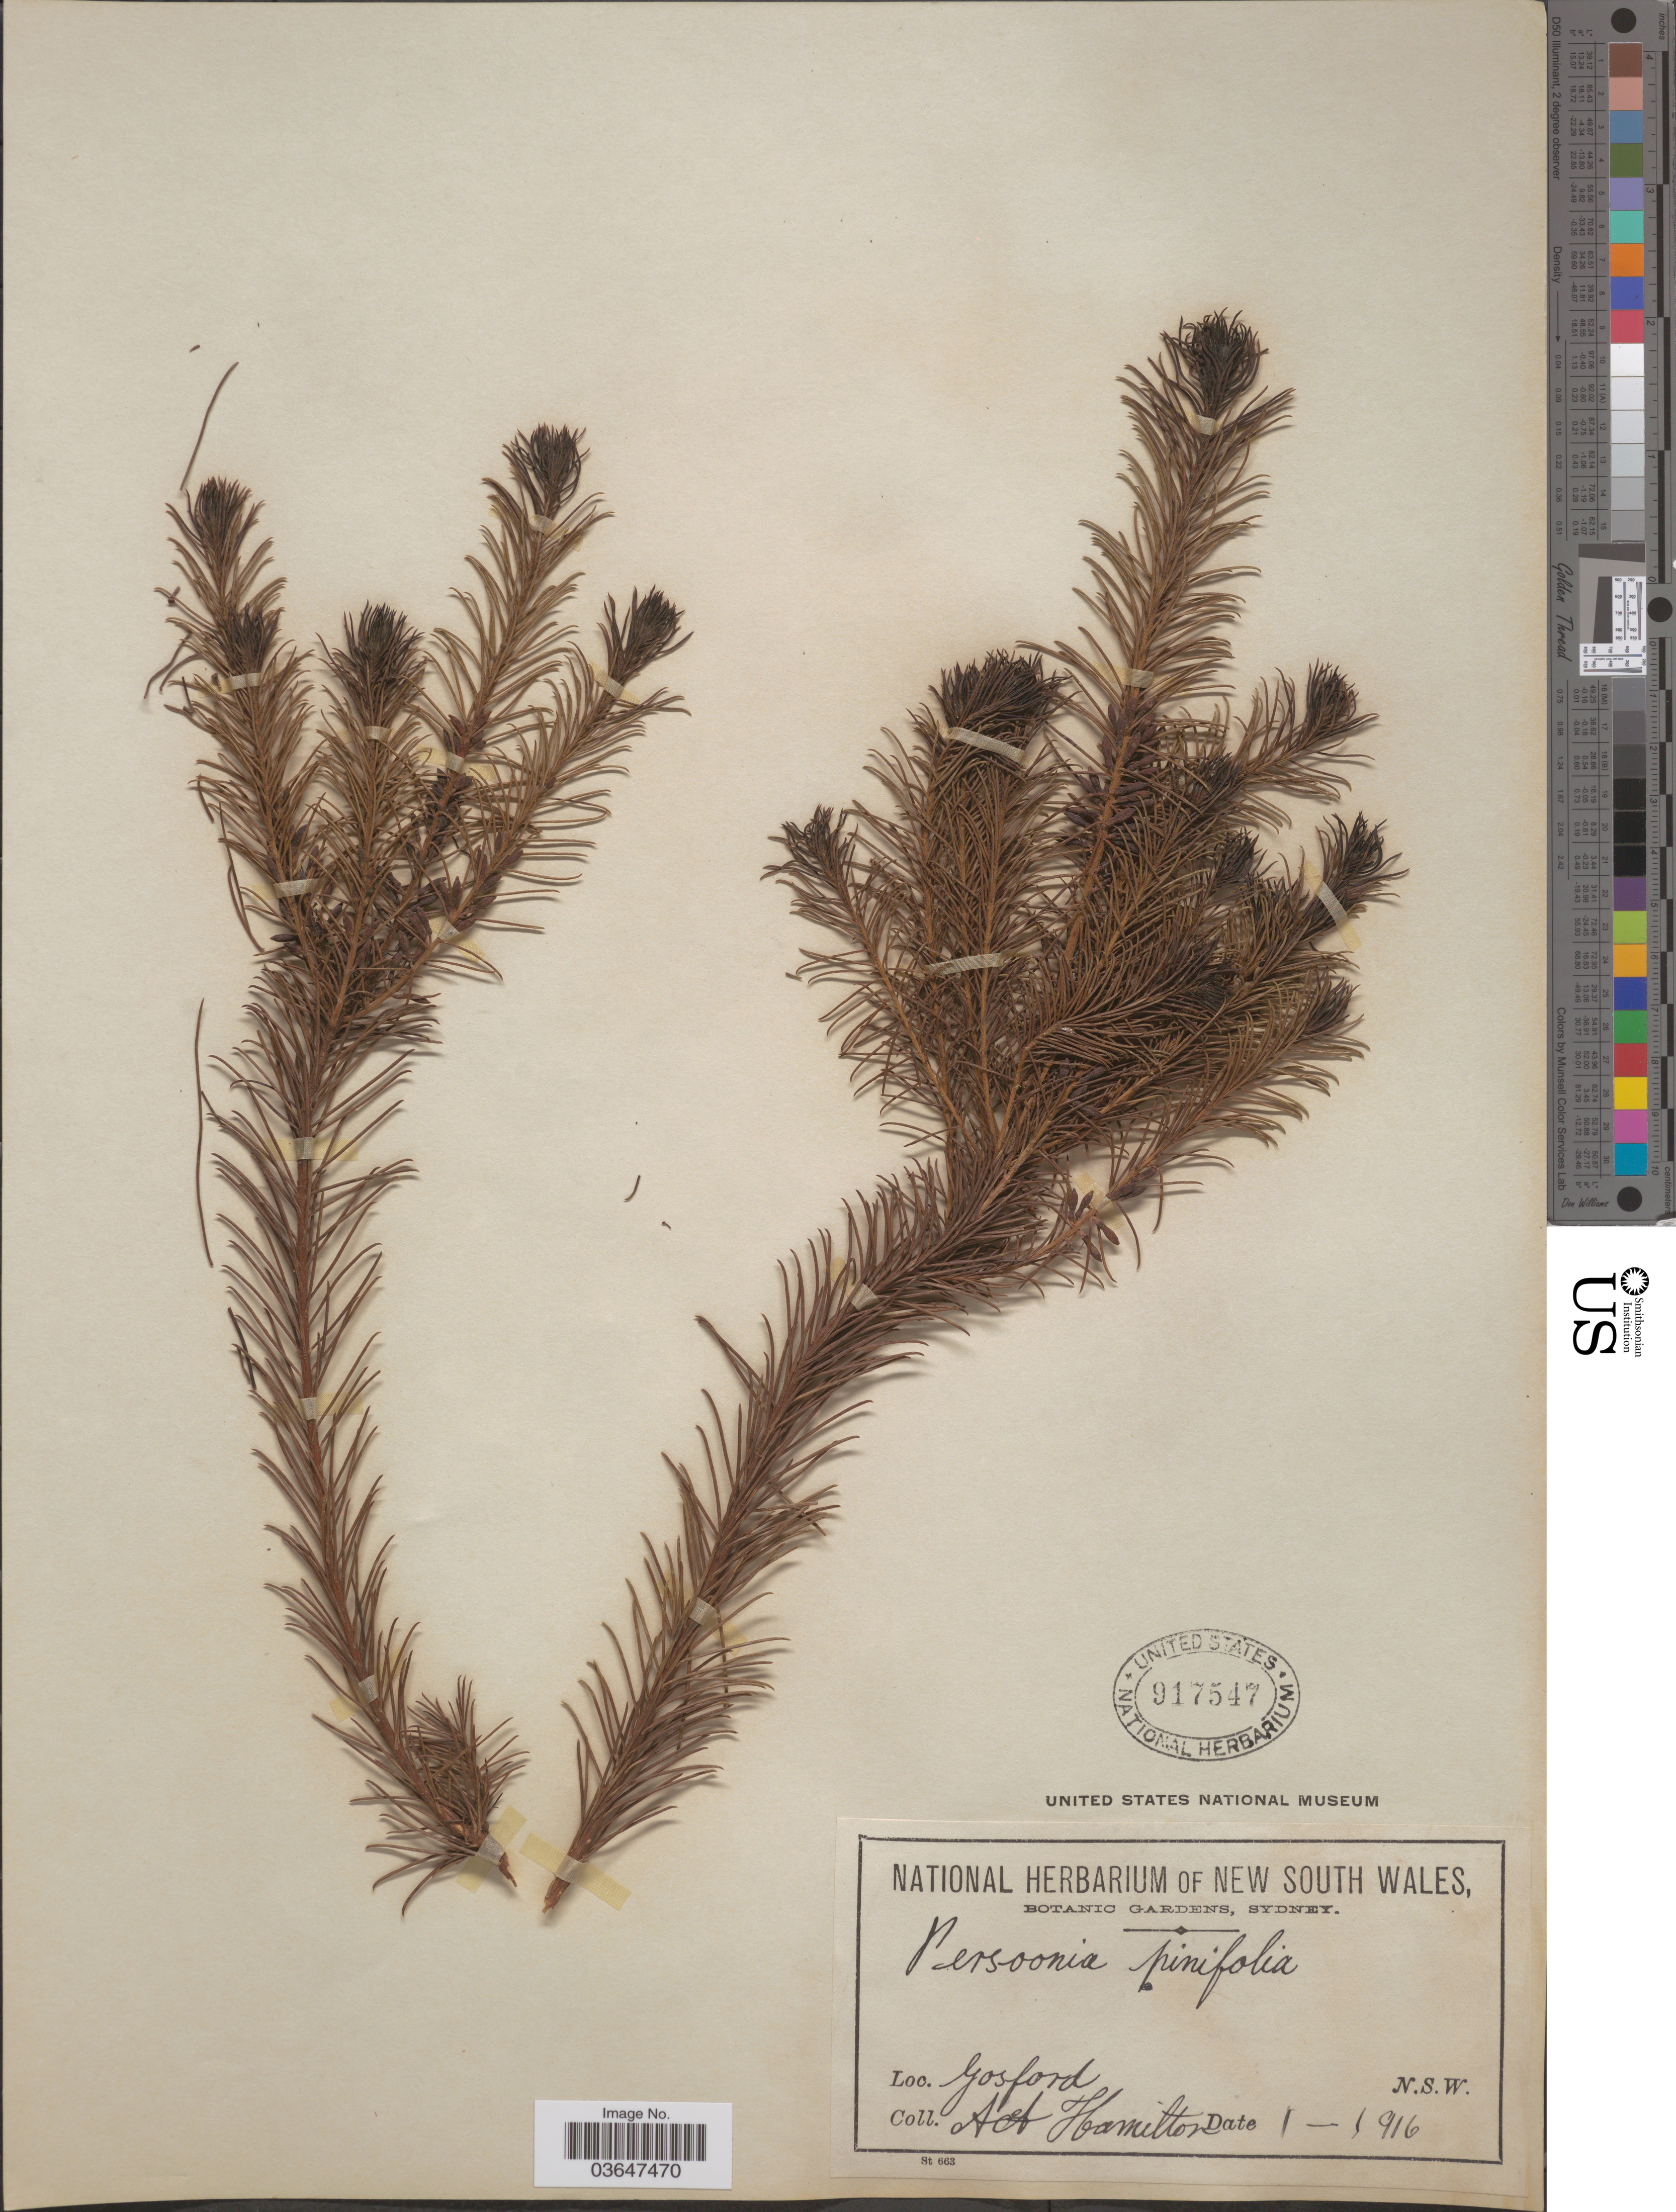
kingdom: Plantae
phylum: Tracheophyta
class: Magnoliopsida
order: Proteales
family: Proteaceae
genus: Persoonia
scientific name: Persoonia pinifolia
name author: R. Br.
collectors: A. A. Hamilton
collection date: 1916-01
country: Australia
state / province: New South Wales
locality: Gosford.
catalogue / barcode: US 917547